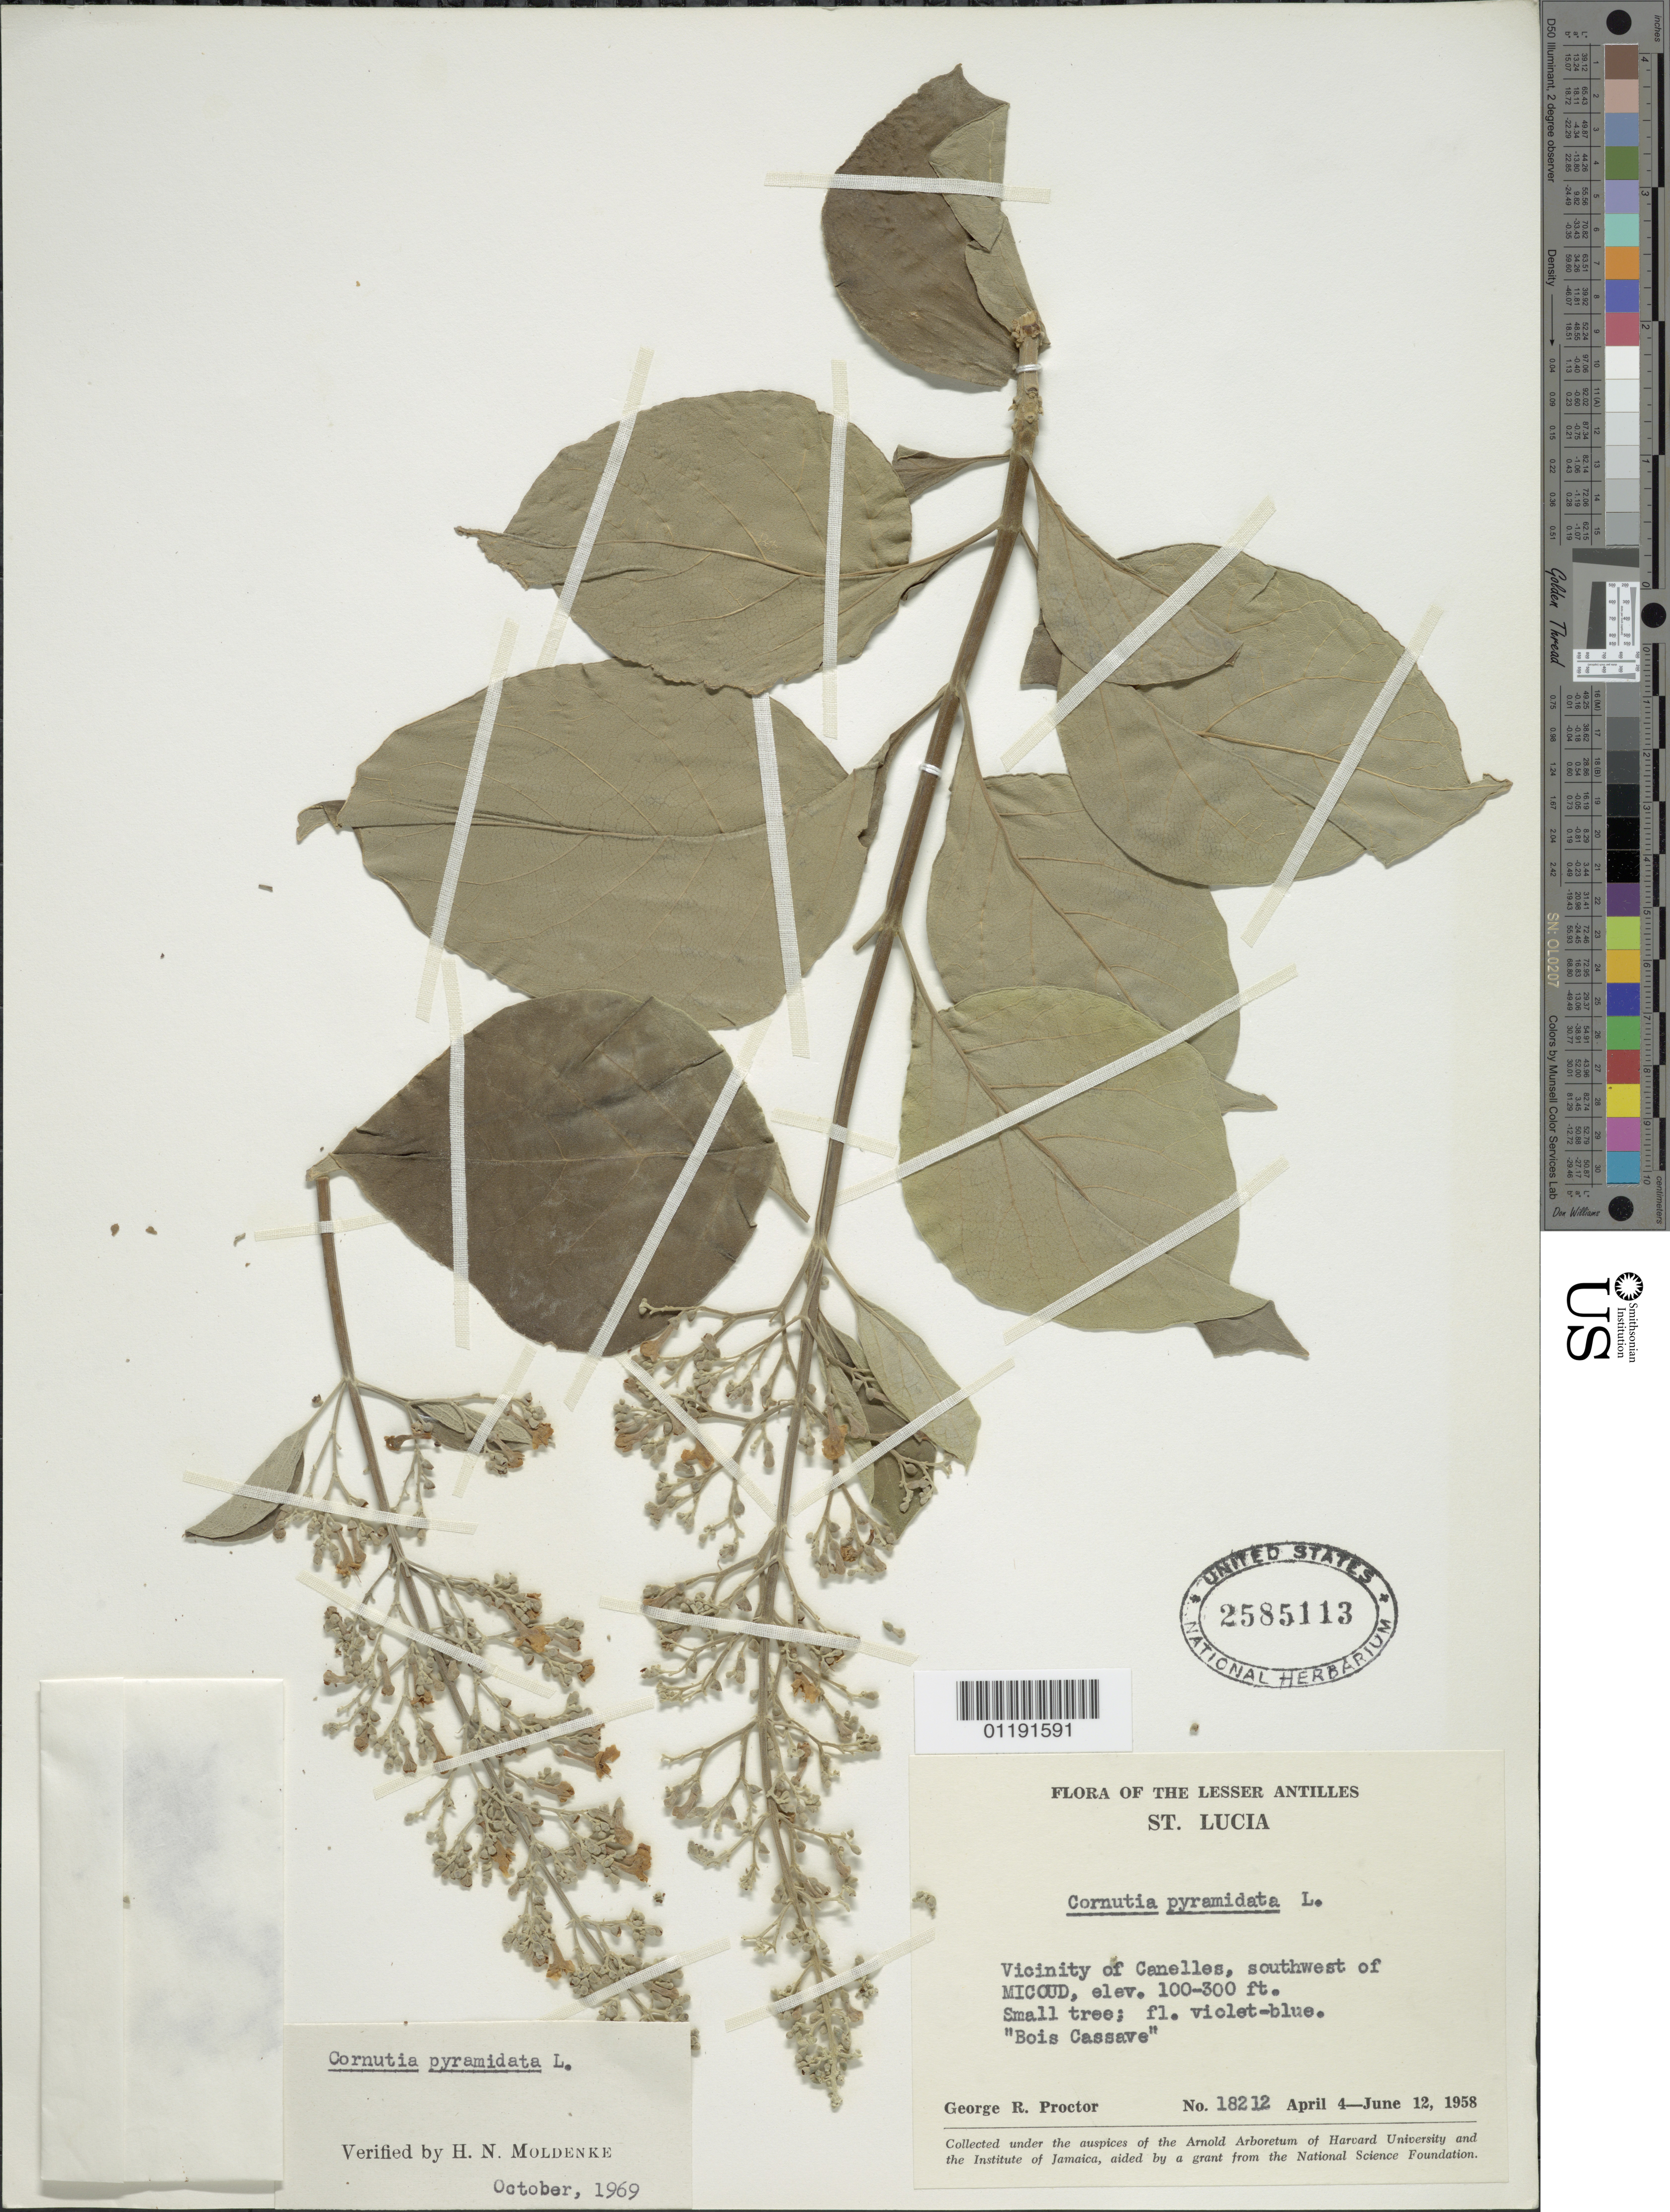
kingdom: Plantae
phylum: Tracheophyta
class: Magnoliopsida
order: Lamiales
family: Lamiaceae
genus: Cornutia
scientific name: Cornutia pyramidata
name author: L.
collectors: G. Proctor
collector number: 18212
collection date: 1958-04-04/1958-06-12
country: St. Lucia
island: Saint Lucia Island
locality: SW of Micoud, vicinity of Canelles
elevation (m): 30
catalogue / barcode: US 2585113